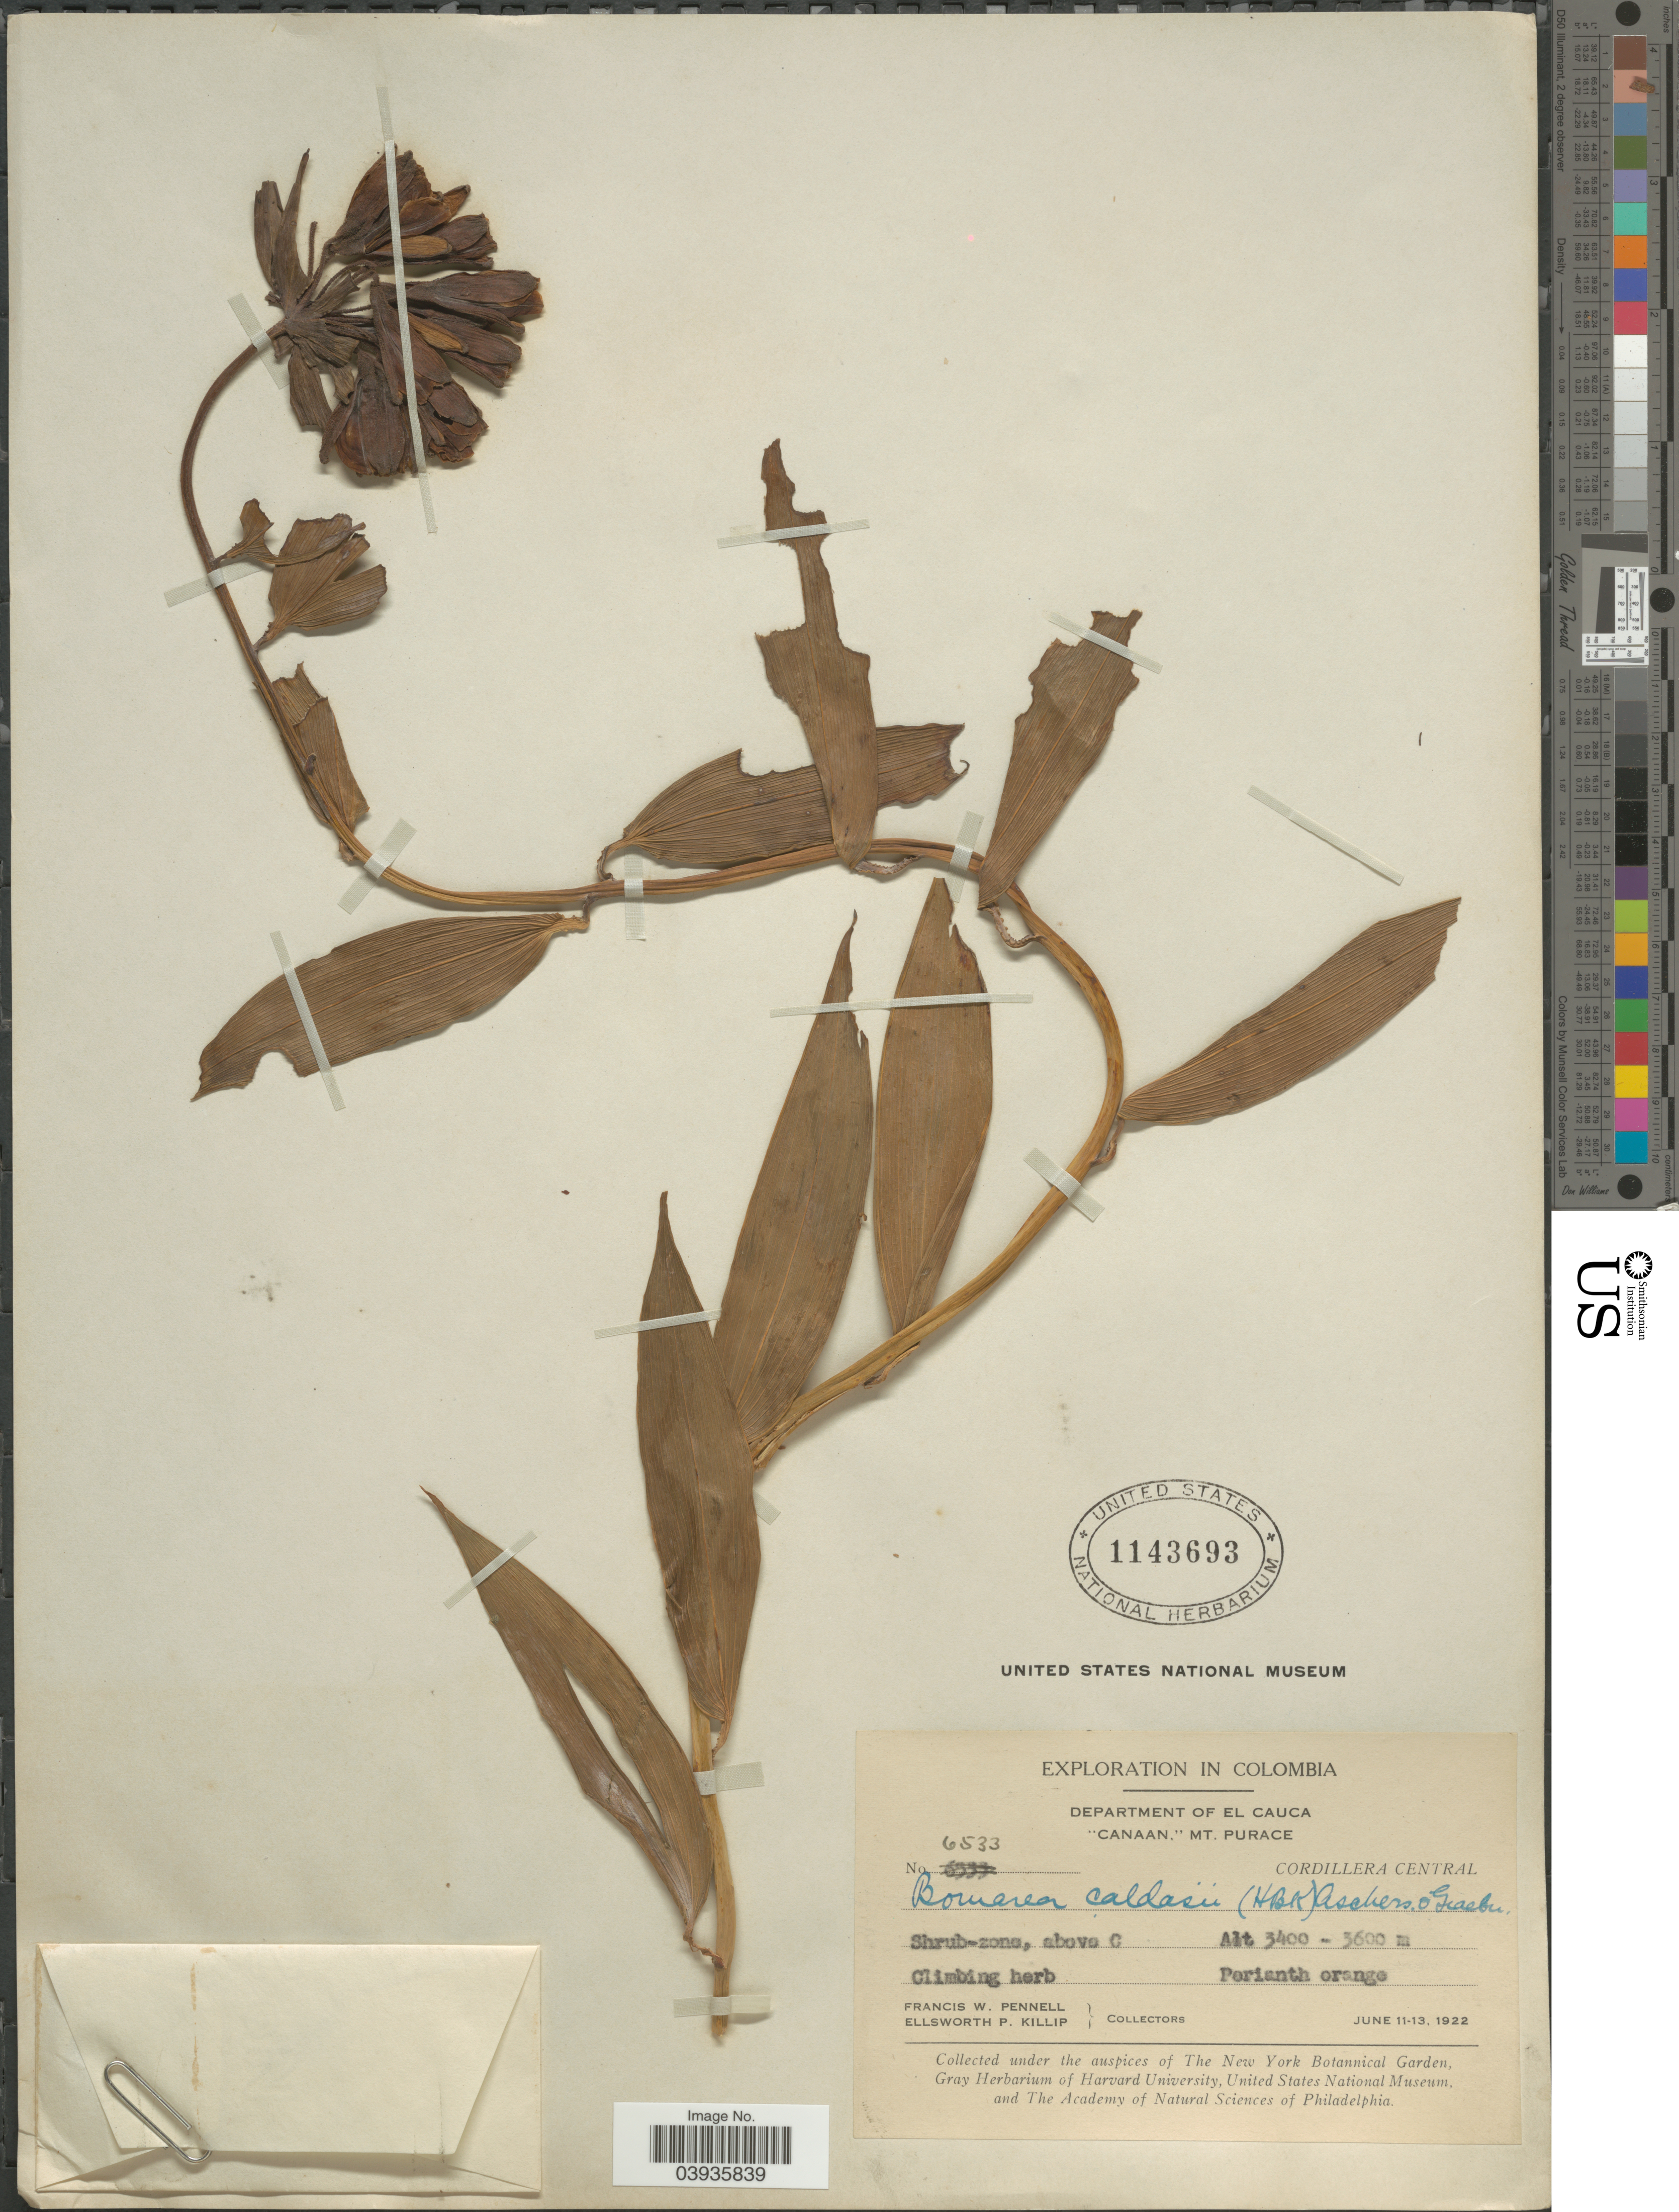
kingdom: Plantae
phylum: Tracheophyta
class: Liliopsida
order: Liliales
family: Alstroemeriaceae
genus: Bomarea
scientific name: Bomarea caldasii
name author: (Kunth) Asch. & Graebener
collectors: F. W. Pennell & E. P. Killip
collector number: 6533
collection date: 1922-06-11/1922-06-13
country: Colombia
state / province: Cauca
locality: Department of El Cauca. "Canaan," Mt. Purace. Cordillera Central.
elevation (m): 3400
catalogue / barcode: US 1143693